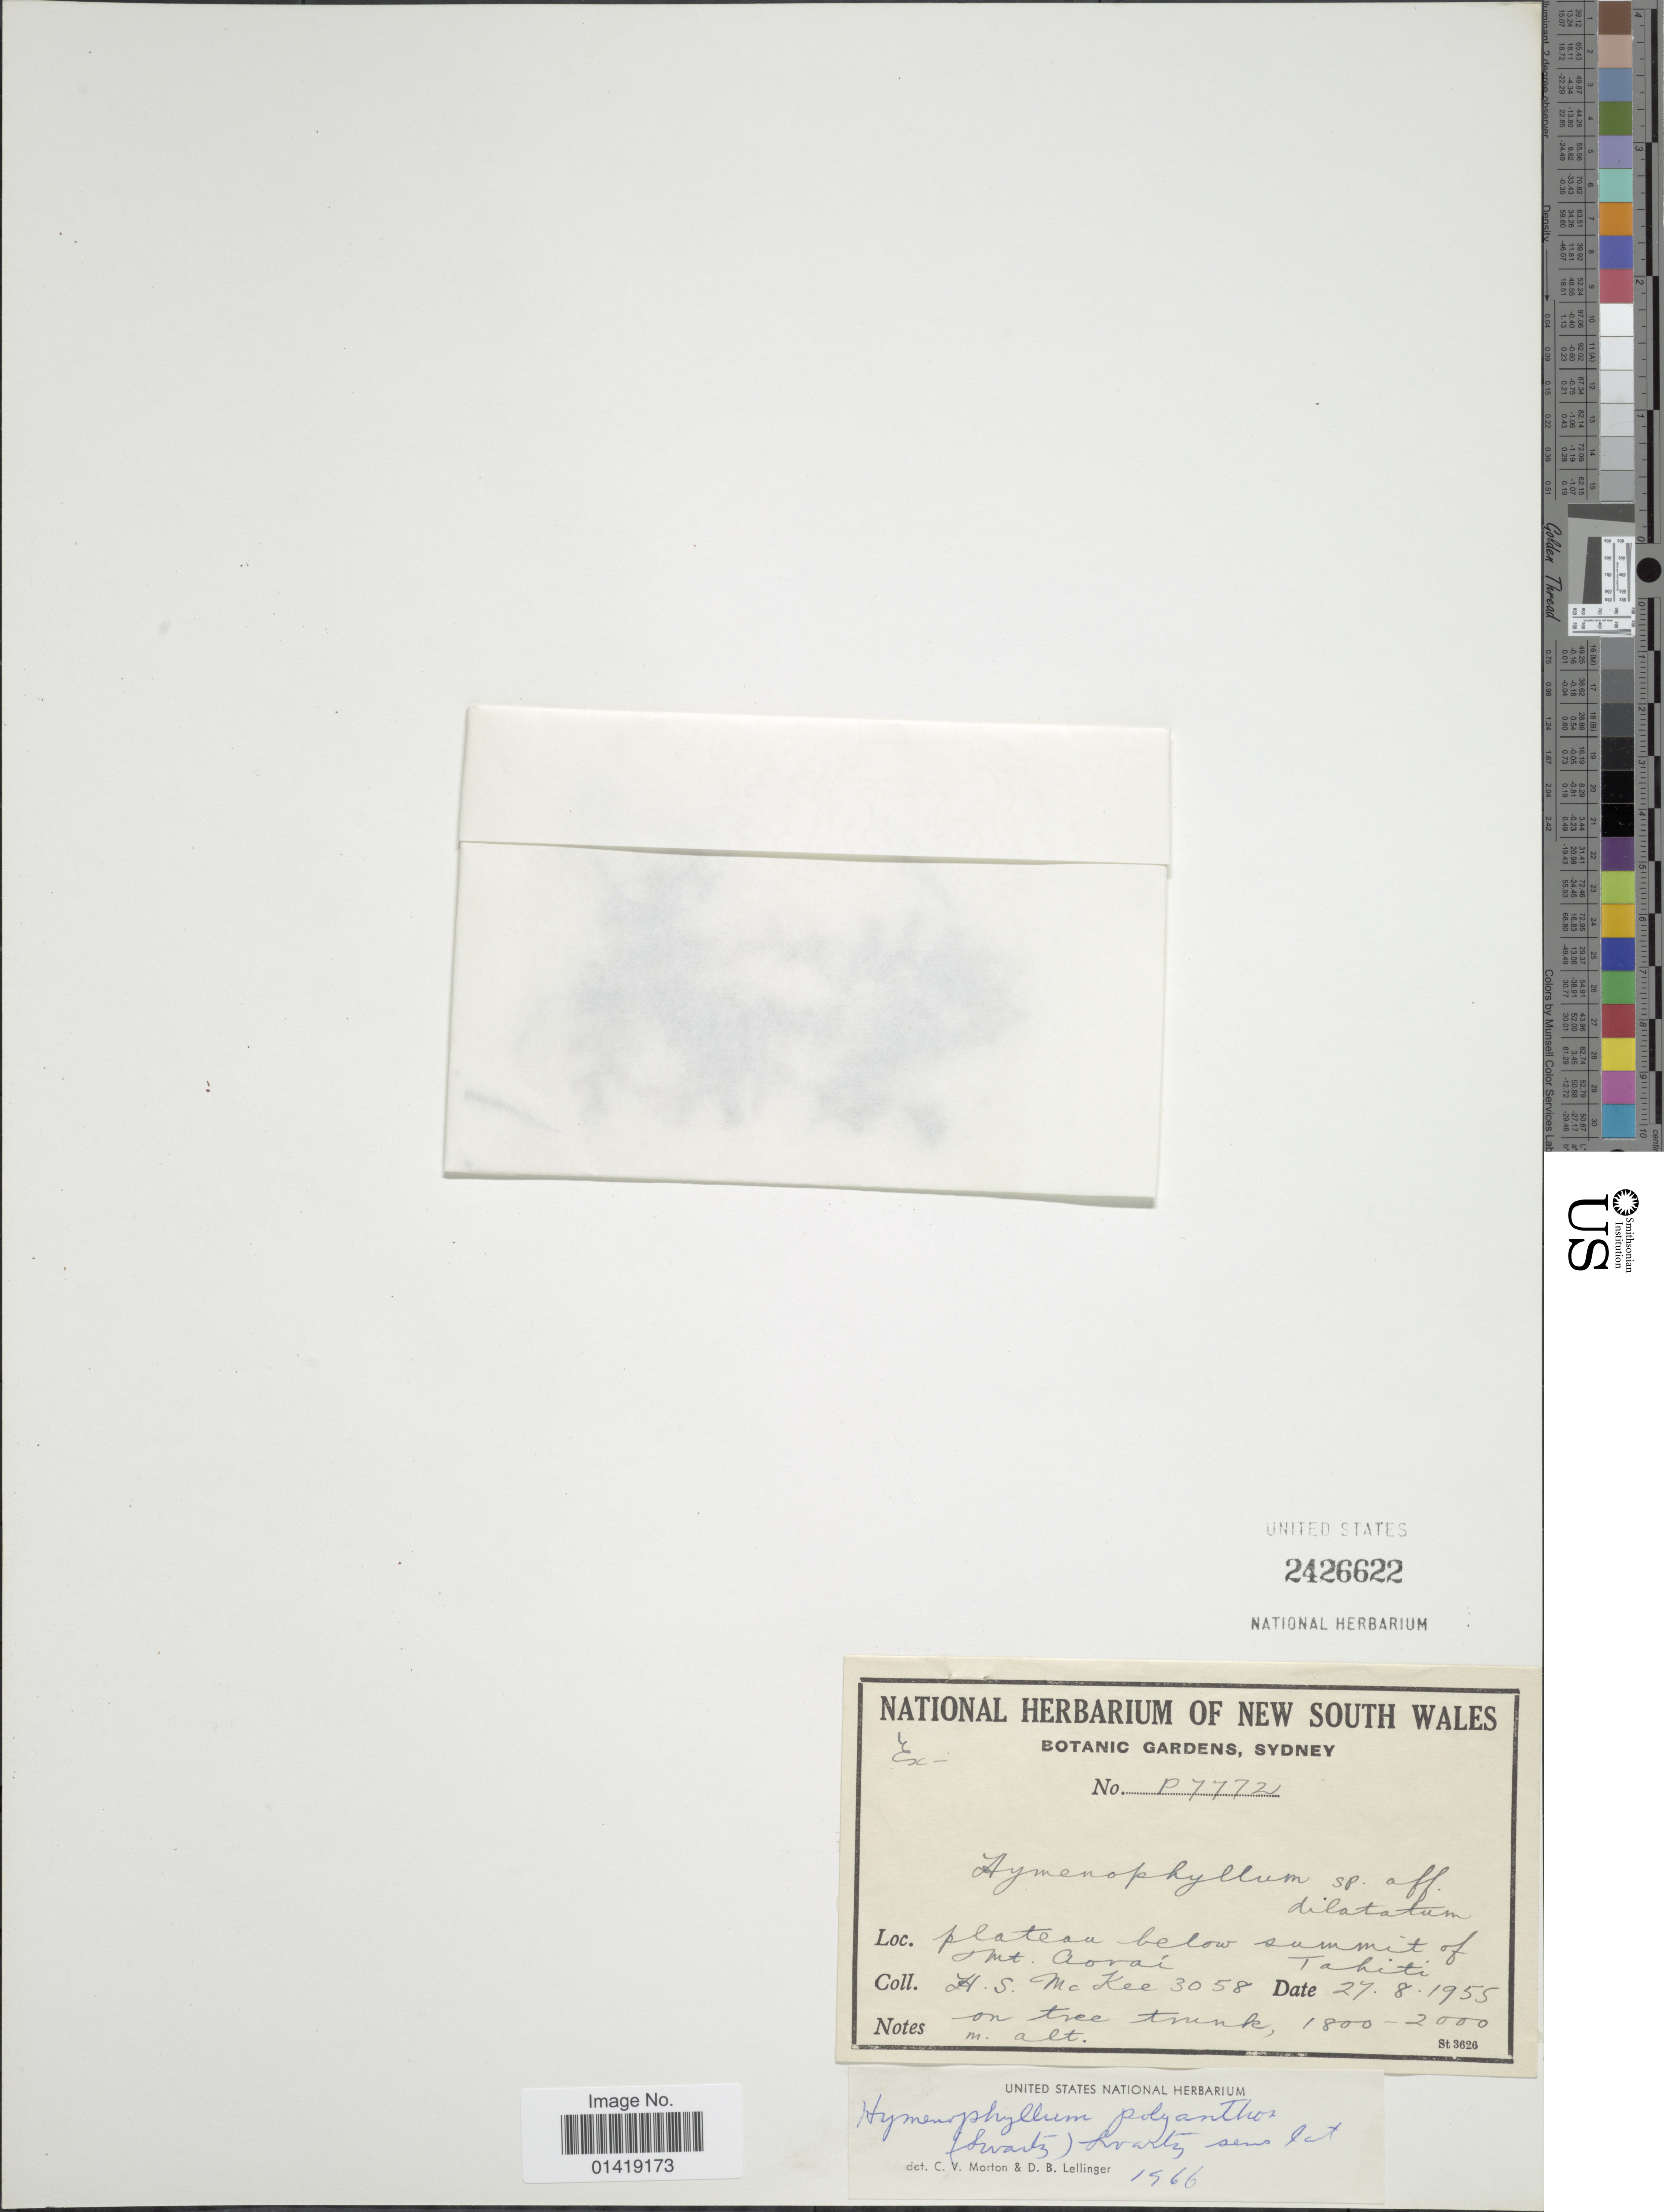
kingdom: Plantae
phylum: Tracheophyta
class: Polypodiopsida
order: Hymenophyllales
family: Hymenophyllaceae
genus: Hymenophyllum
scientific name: Hymenophyllum polyanthos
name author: (Sw.) Sw.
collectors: H. S. McKee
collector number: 3058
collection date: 1955-08-27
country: French Polynesia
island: Tahiti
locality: Plateau below summit of Mt. Aorai Tahiti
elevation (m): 1800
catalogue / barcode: US 2426622